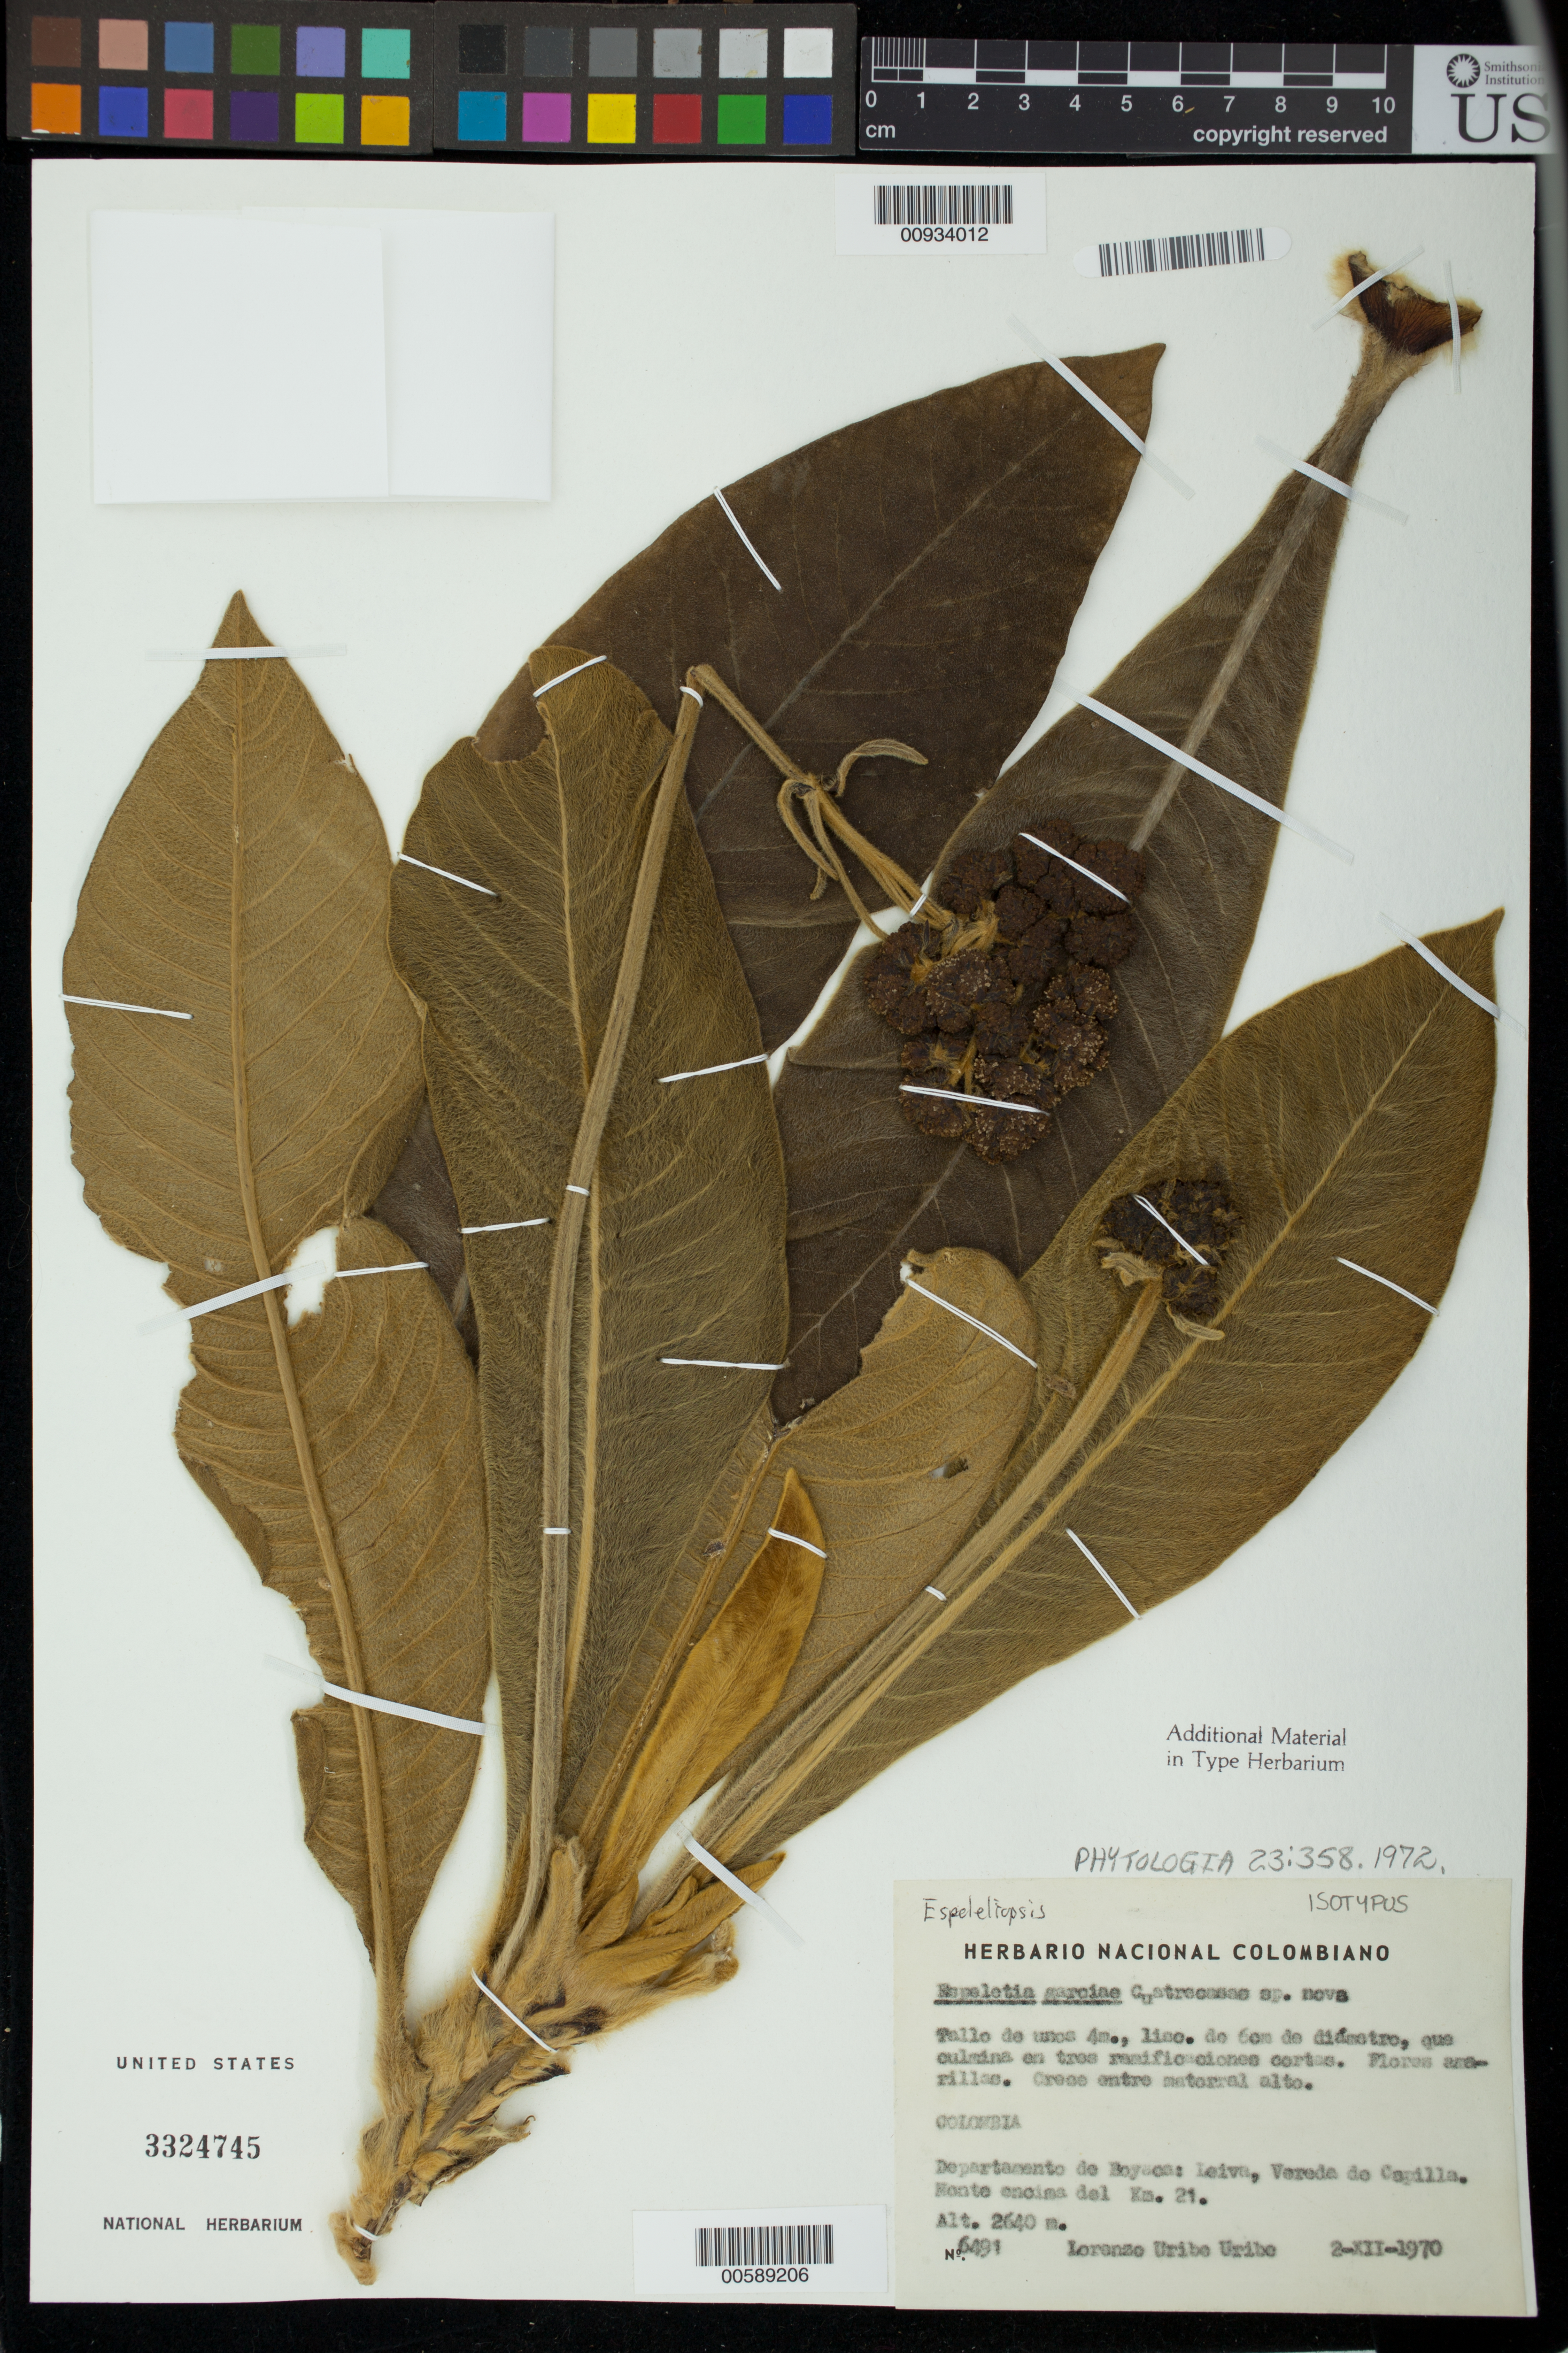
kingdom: Plantae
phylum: Tracheophyta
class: Magnoliopsida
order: Asterales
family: Asteraceae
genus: Espeletia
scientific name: Espeletia garciae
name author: Cuatrec.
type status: Isotype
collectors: L. Uribe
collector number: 6491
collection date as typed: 02 Dec 1970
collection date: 1970-12-02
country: Colombia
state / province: Boyacá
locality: Leiva, Vereda de Capilla, Encima del km 21, en El Monte. [Leiva, Capilla Trail (chapel Trail?), above km 21, in El Monte (on the mountain?)]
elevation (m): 2640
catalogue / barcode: US 3324745